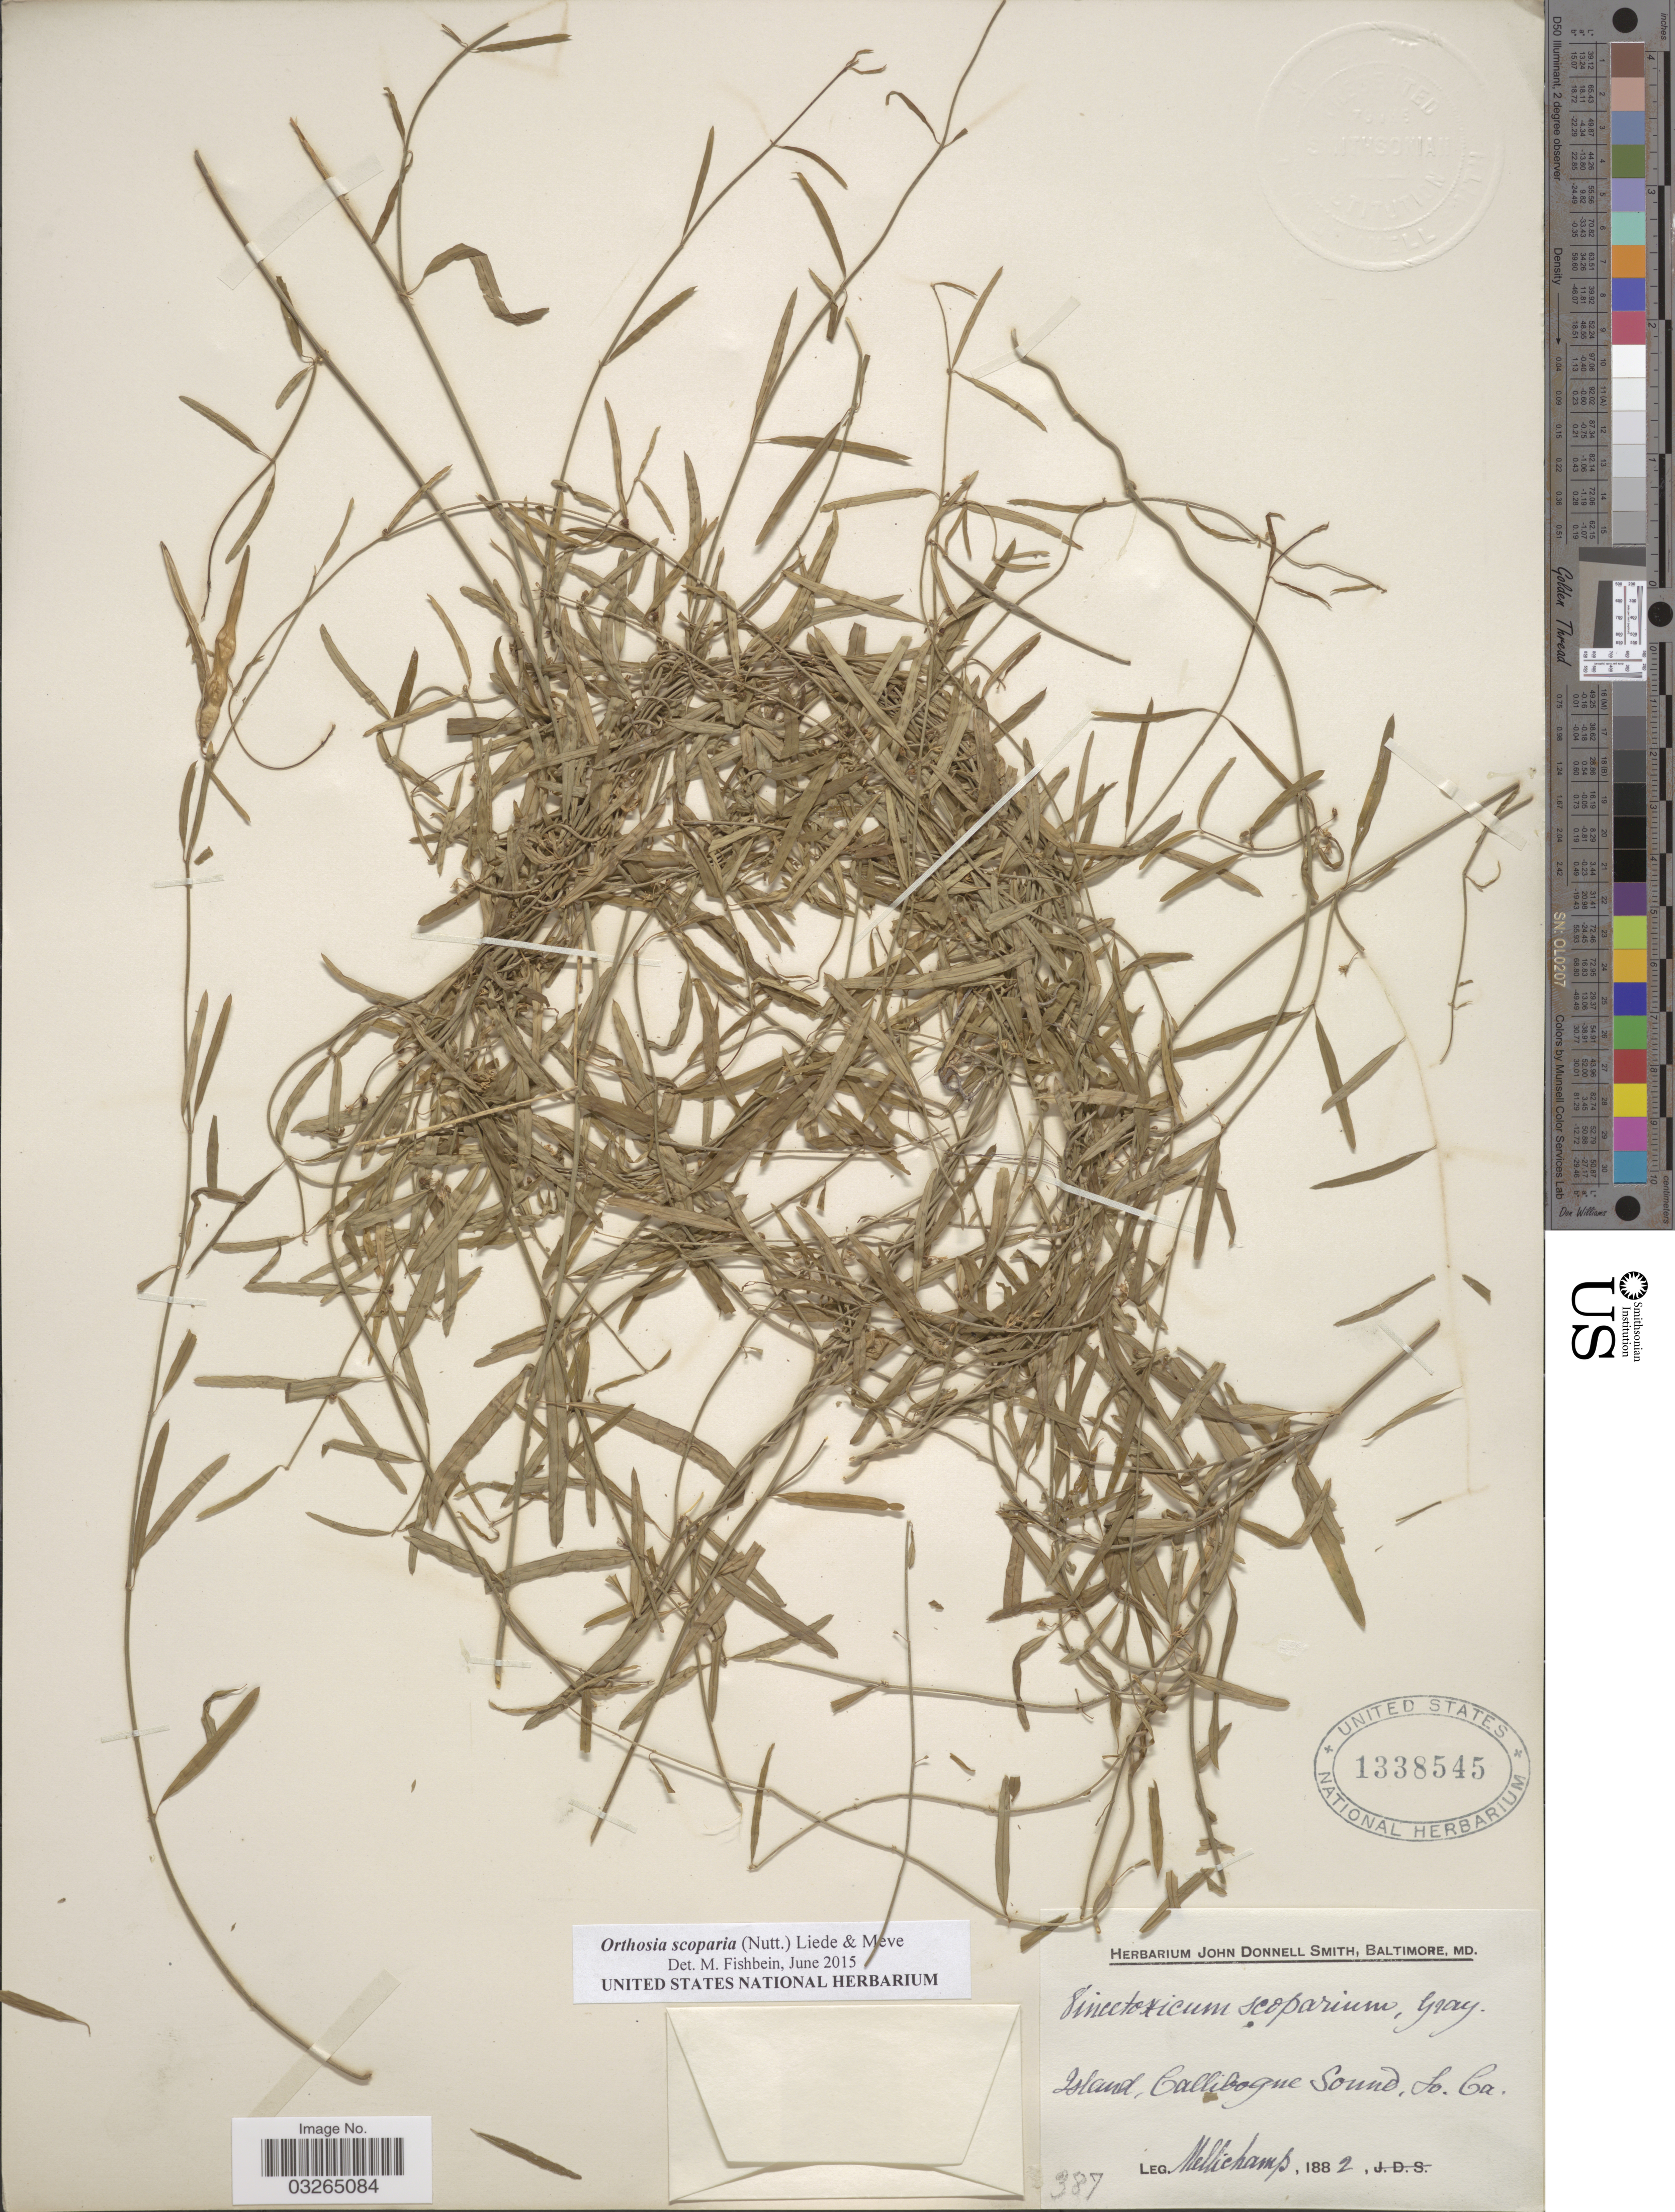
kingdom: Plantae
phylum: Tracheophyta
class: Magnoliopsida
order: Gentianales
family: Apocynaceae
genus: Orthosia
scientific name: Orthosia scoparia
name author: (Nutt.) Liede & Meve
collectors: -. Mellichamp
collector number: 387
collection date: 1882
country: United States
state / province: South Carolina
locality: Island, Callibogue Sound, So. Car.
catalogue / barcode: US 1338545